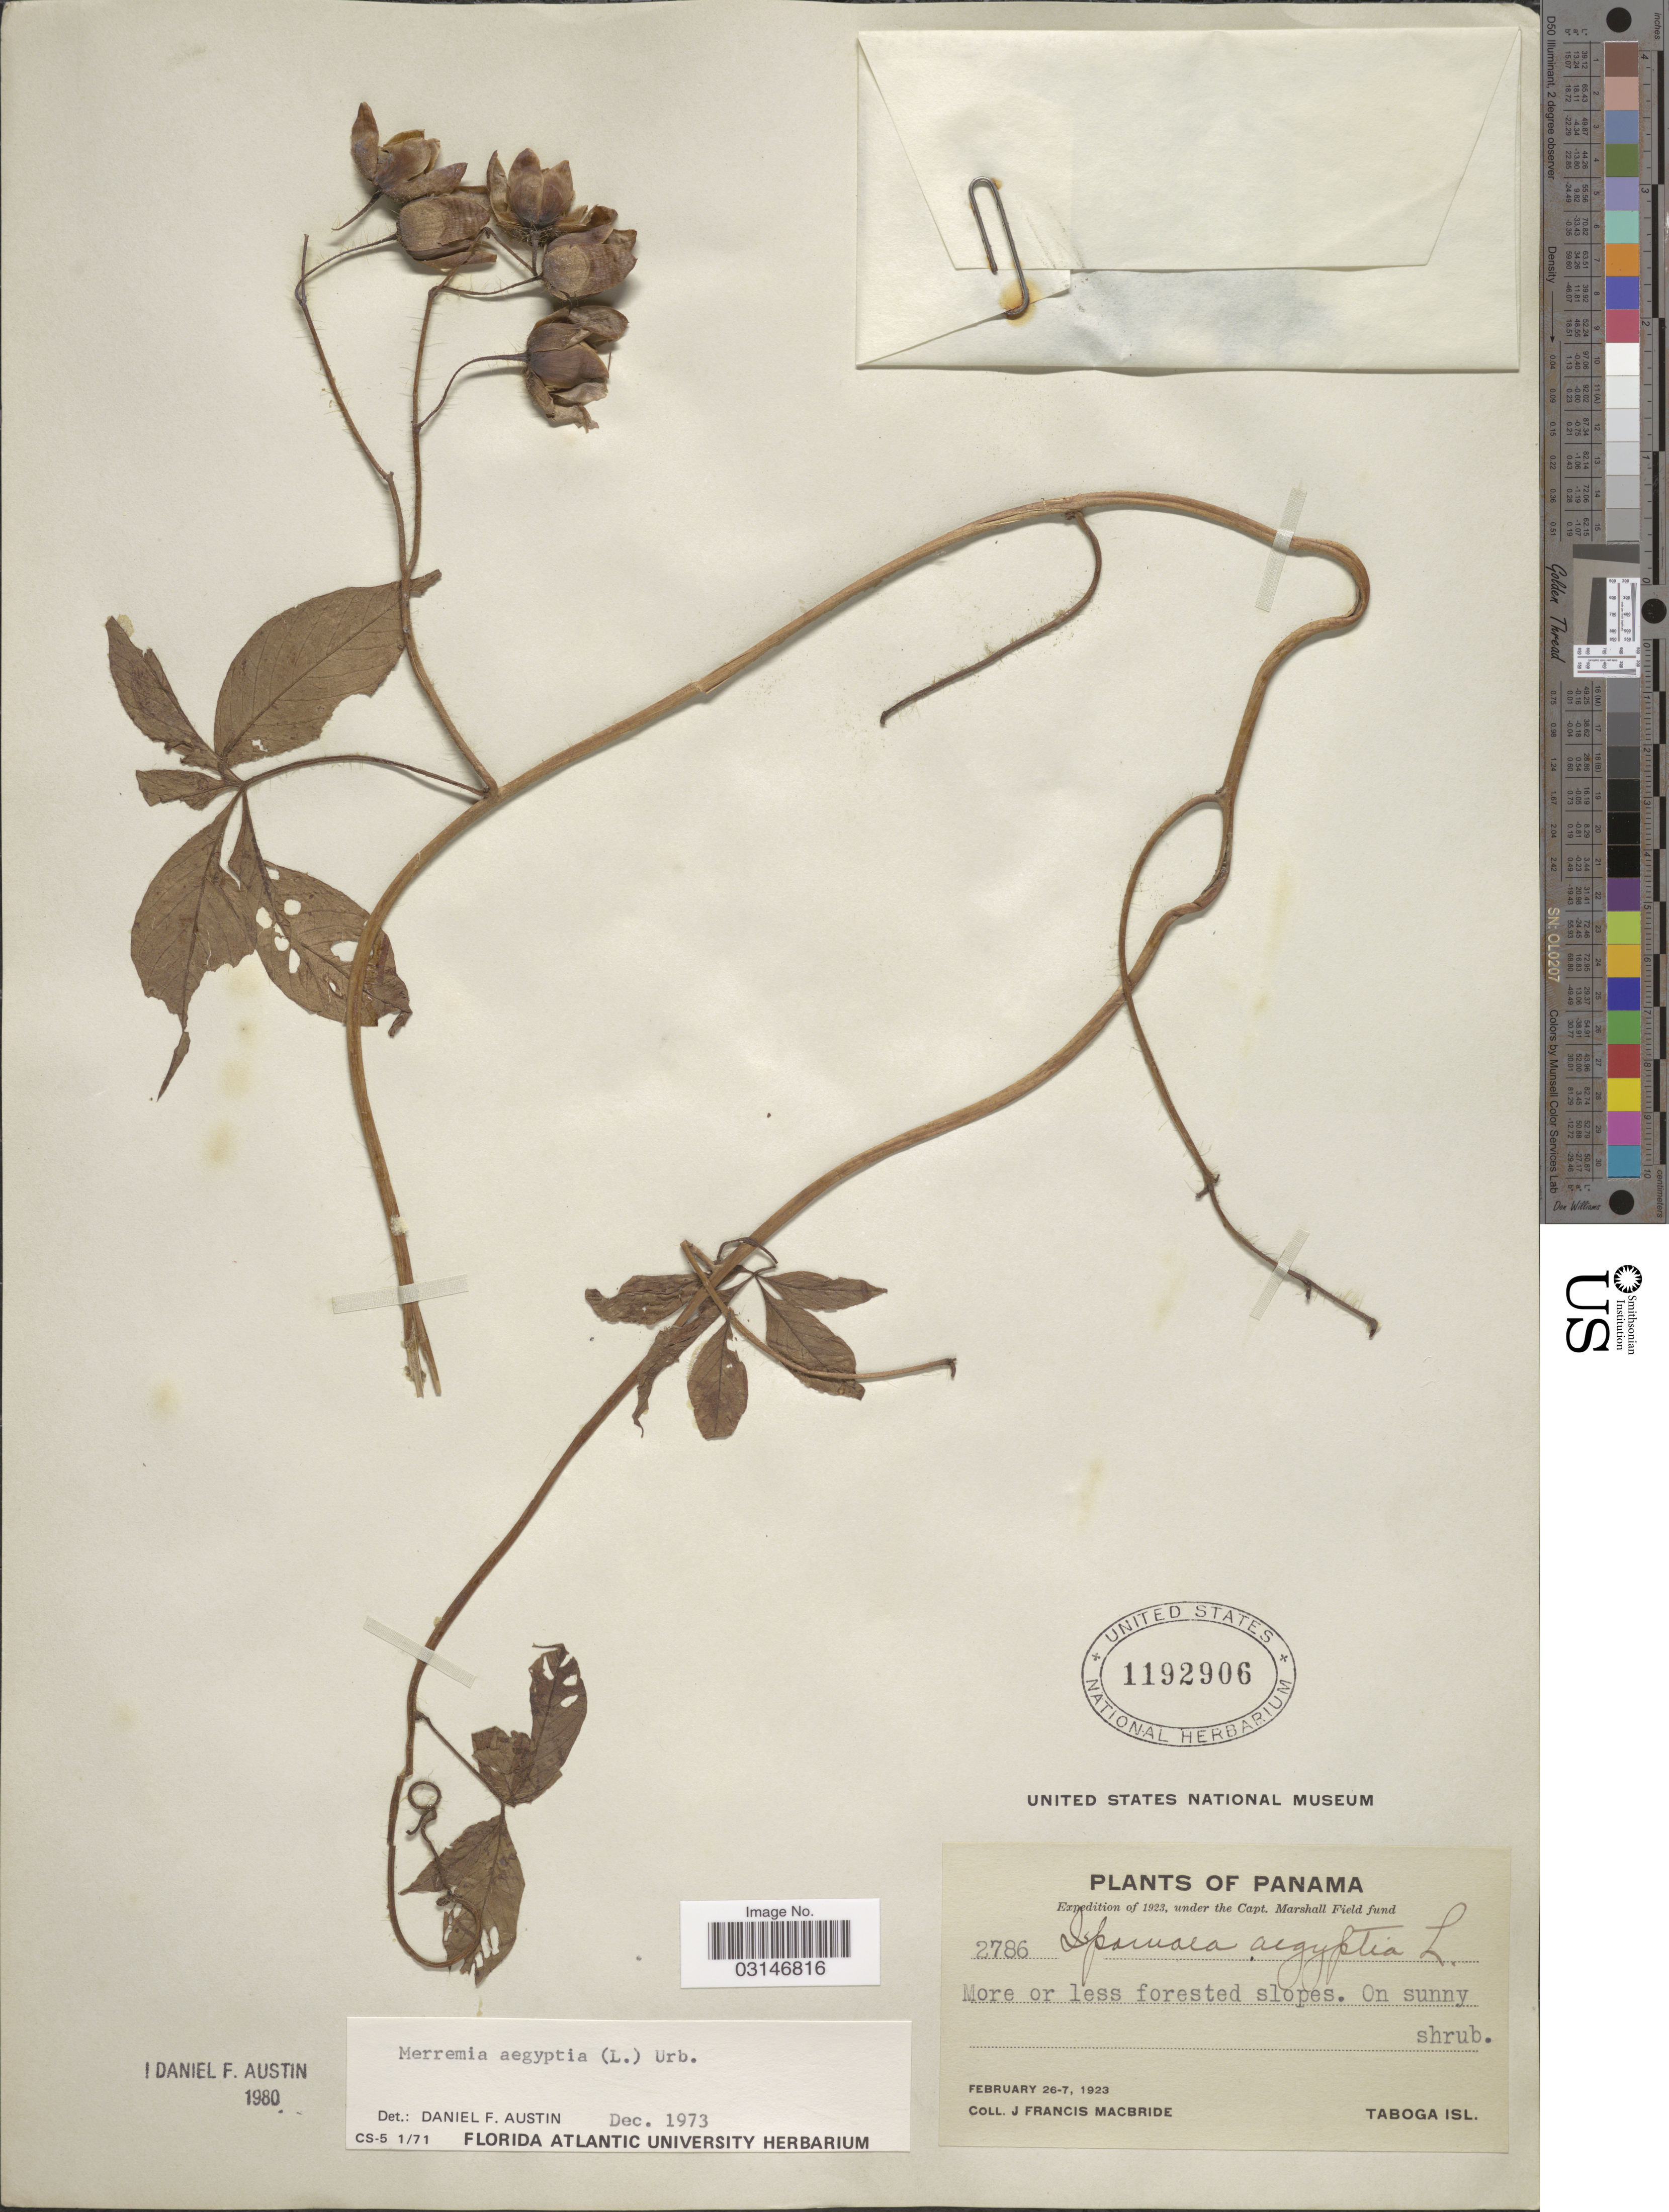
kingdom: Plantae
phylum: Tracheophyta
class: Magnoliopsida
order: Solanales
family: Convolvulaceae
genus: Distimake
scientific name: Distimake aegyptius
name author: (L.) A. R. Simões & Staples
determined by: Strong, Mark T., (BOT), Smithsonian Institution - National Museum of Natural History (UNITED STATES)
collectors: J. F. Macbride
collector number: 2786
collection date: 1923-02-26/1923-02-27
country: Panama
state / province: Panamá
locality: Taboga Isl.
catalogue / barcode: US 1192906